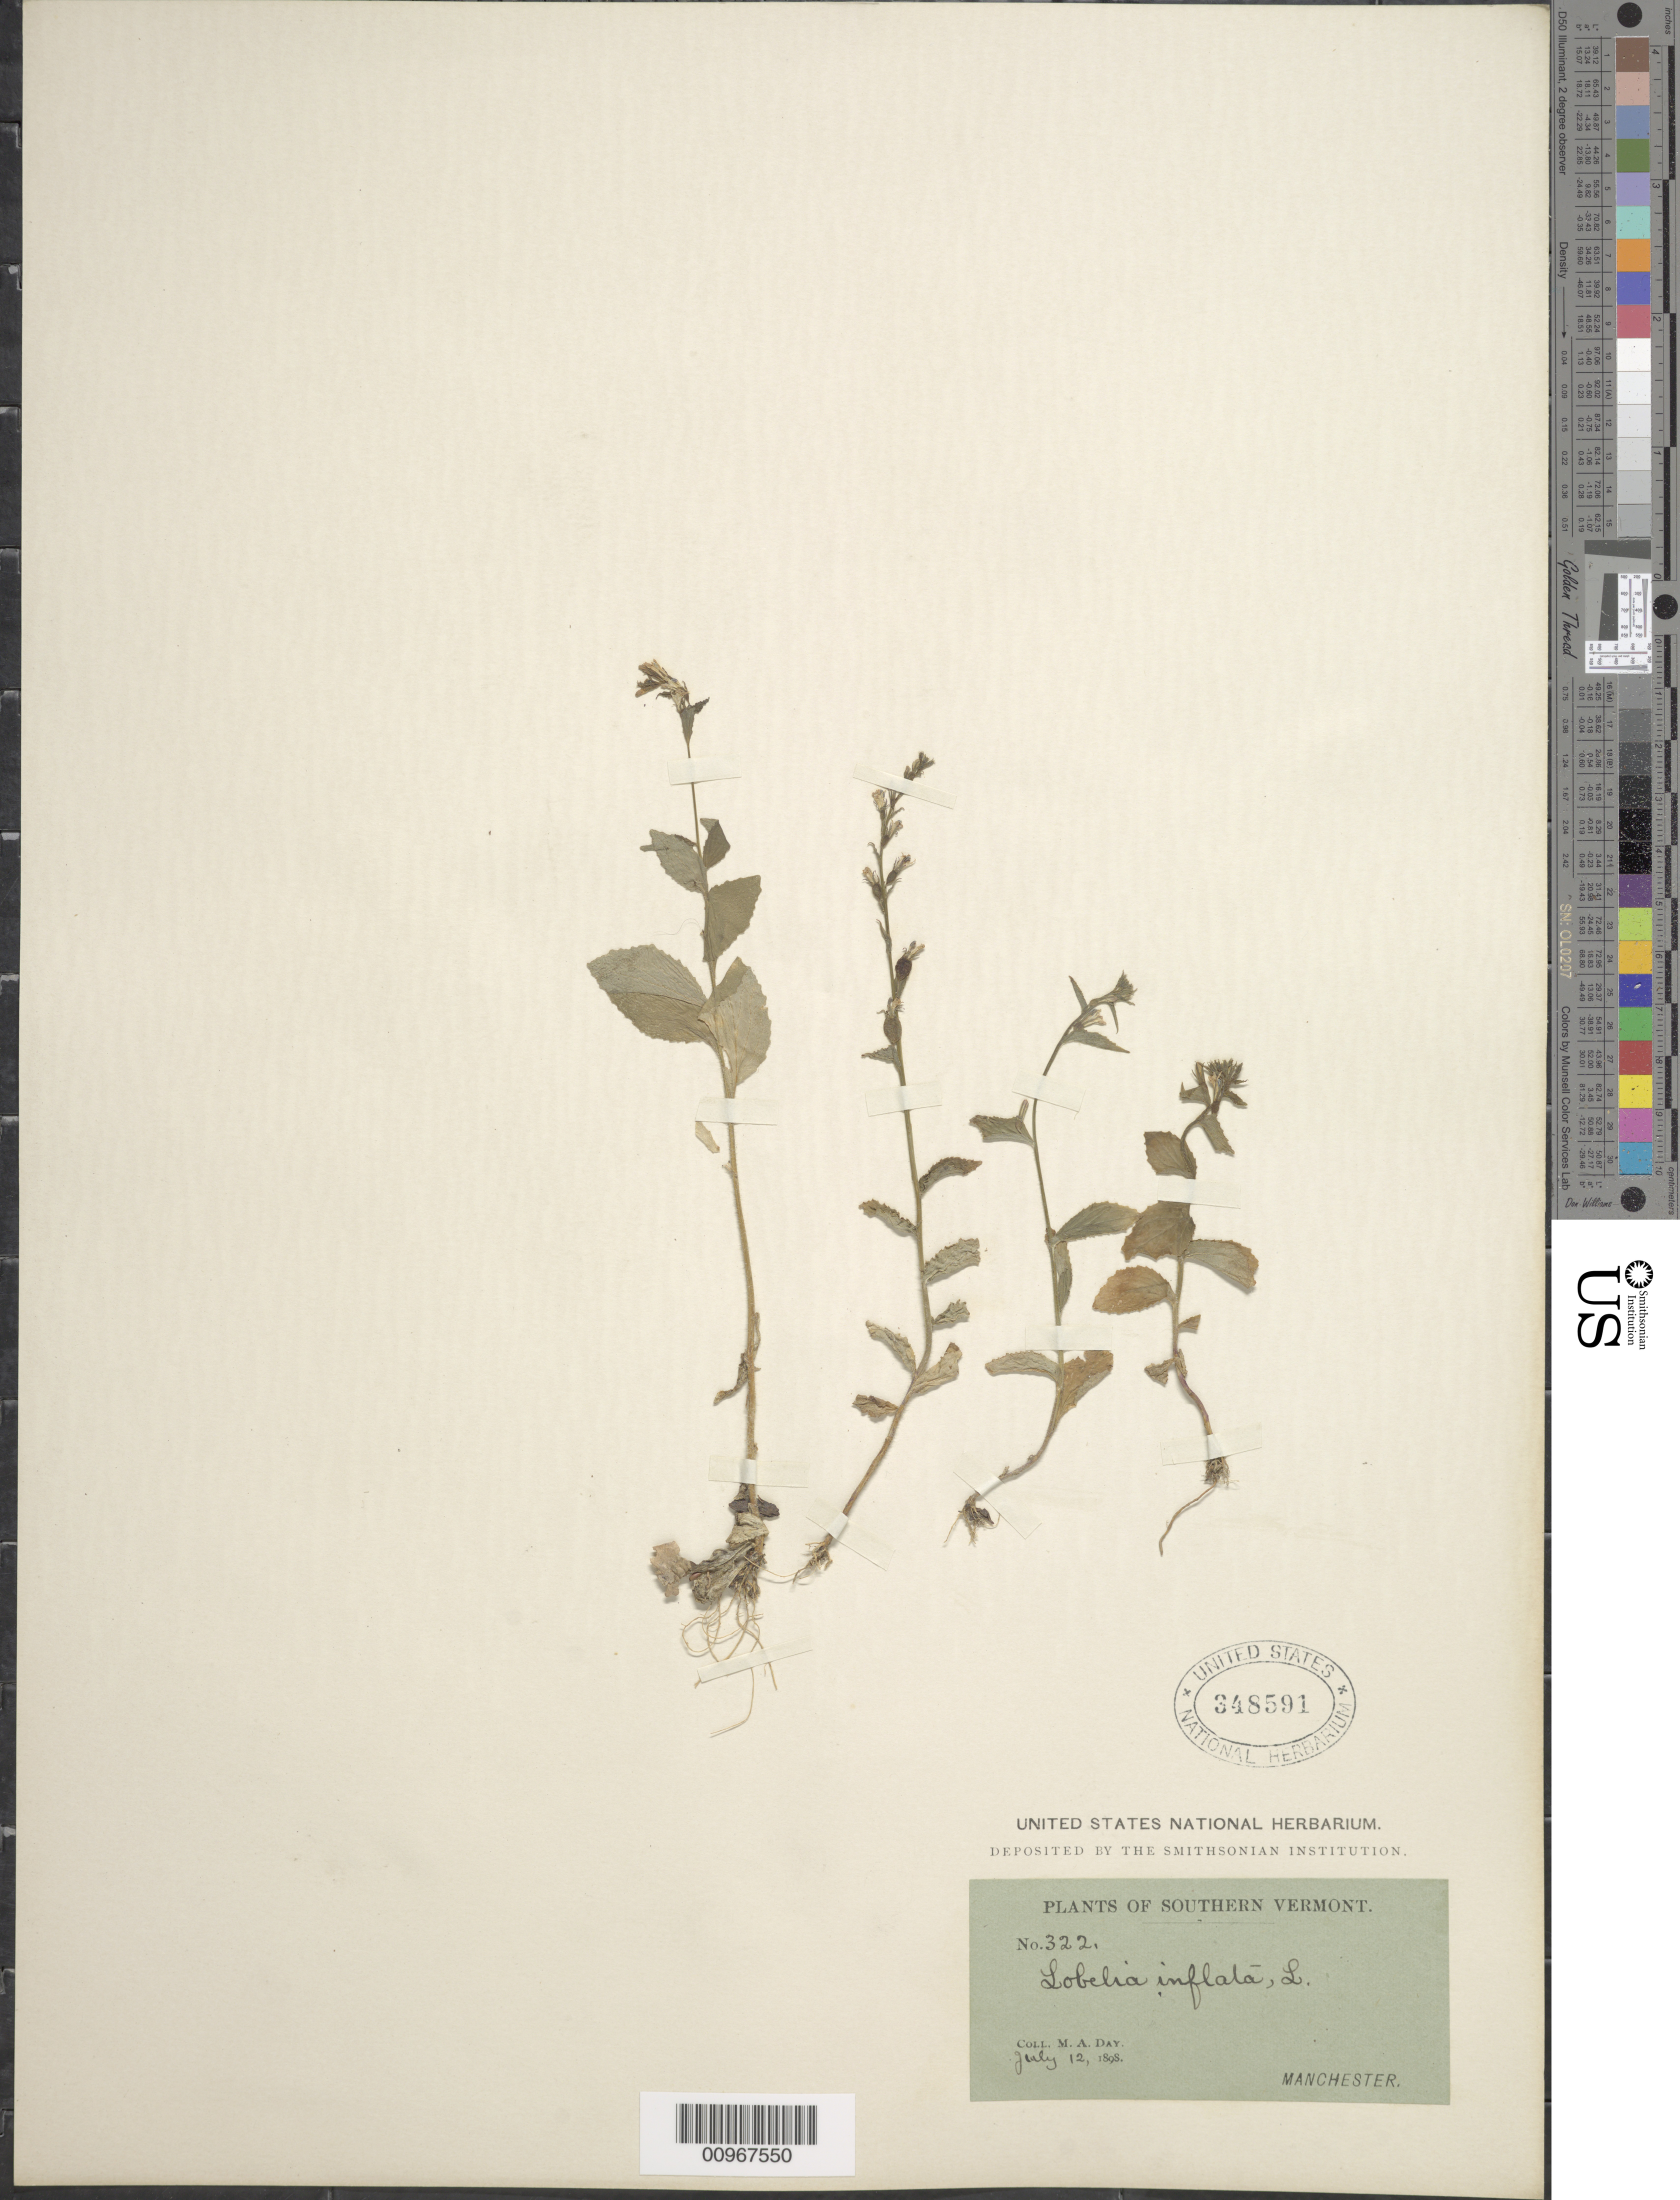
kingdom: Plantae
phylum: Tracheophyta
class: Magnoliopsida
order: Asterales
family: Campanulaceae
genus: Lobelia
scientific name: Lobelia inflata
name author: L.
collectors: M. Day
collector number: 322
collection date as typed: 12 Jul 1898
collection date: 1898-07-12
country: United States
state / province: Vermont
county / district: Bennington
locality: Manchester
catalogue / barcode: US 348591